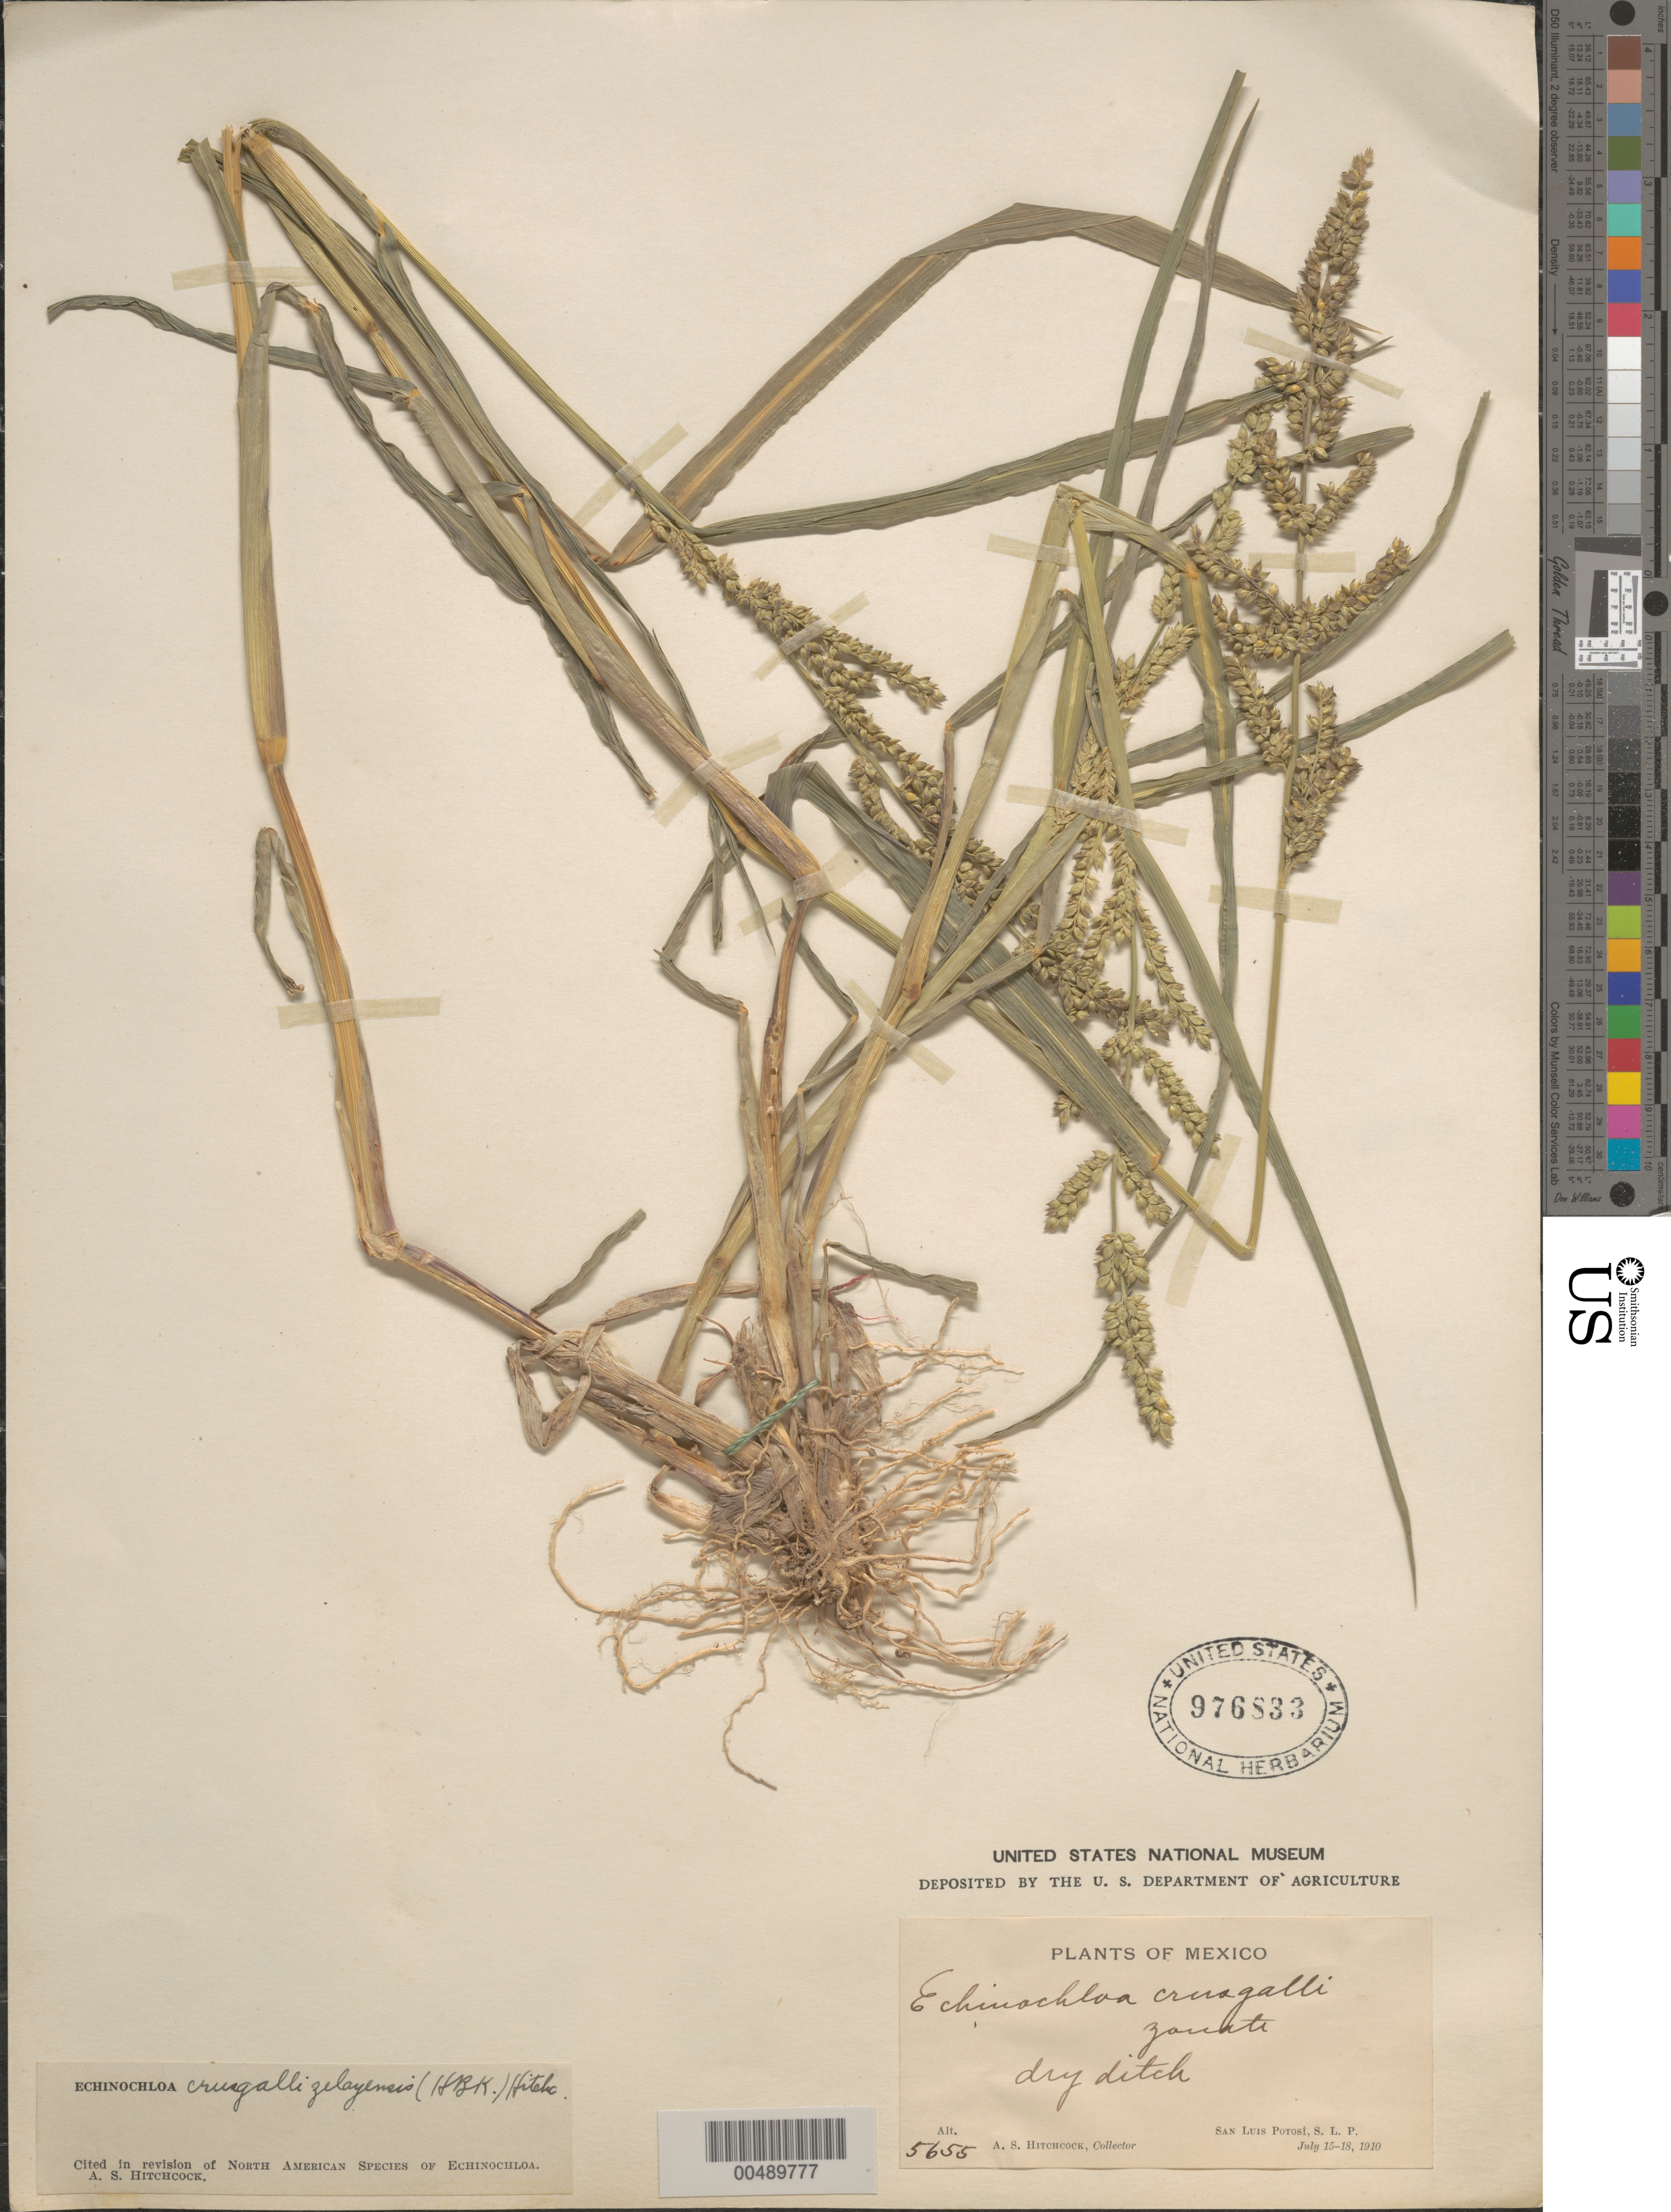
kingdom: Plantae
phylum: Tracheophyta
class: Liliopsida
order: Poales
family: Poaceae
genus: Echinochloa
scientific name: Echinochloa crus-galli var. zelayensis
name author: (Kunth) Hitchc.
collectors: A. S. Hitchcock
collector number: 5655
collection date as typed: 15 Jul 1910 to 18 Jul 1910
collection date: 1910-07-15/1910-07-18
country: Mexico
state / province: San Luis Potosi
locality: San Luis Potosi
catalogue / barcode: US 976833